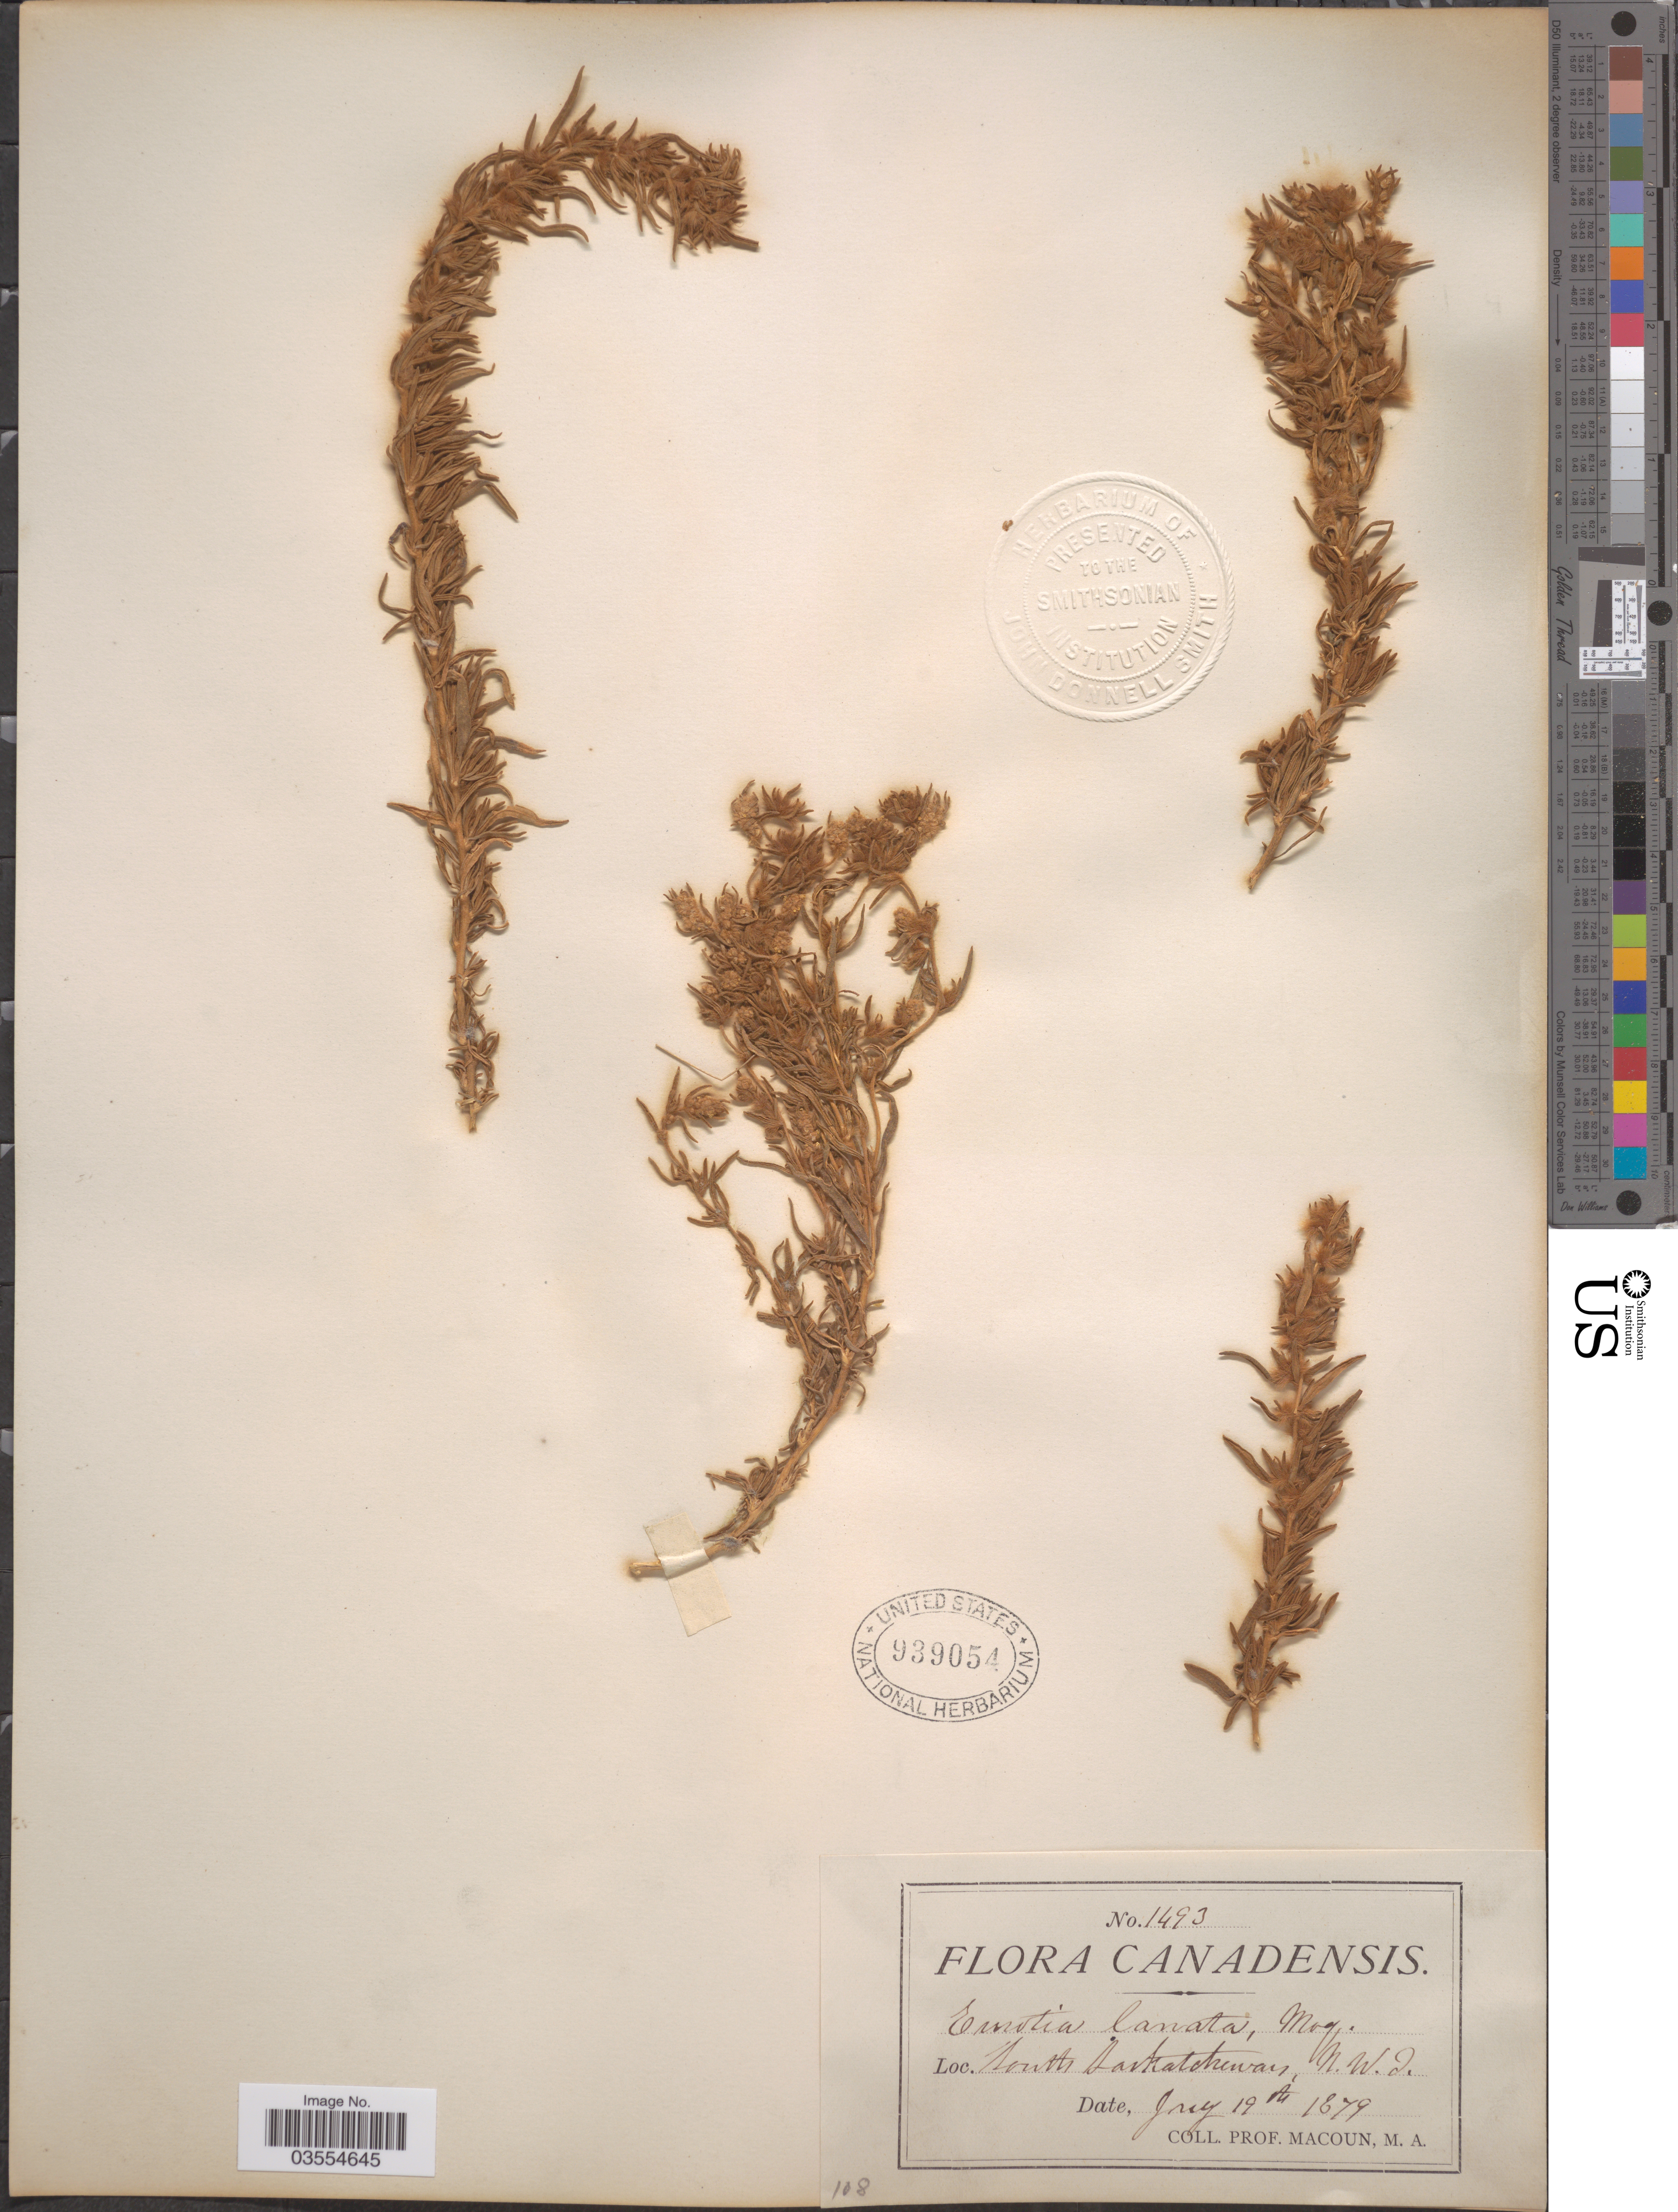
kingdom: Plantae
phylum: Tracheophyta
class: Magnoliopsida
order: Caryophyllales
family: Amaranthaceae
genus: Krascheninnikovia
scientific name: Krascheninnikovia lanata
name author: (Pursh) A. Meeuse & A.Smit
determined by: U.S. National Herbarium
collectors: Prof. Macoun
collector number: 1493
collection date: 1879-07-19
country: Canada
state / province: Northwest Territories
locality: South Saskatchewan.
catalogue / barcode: US 939054